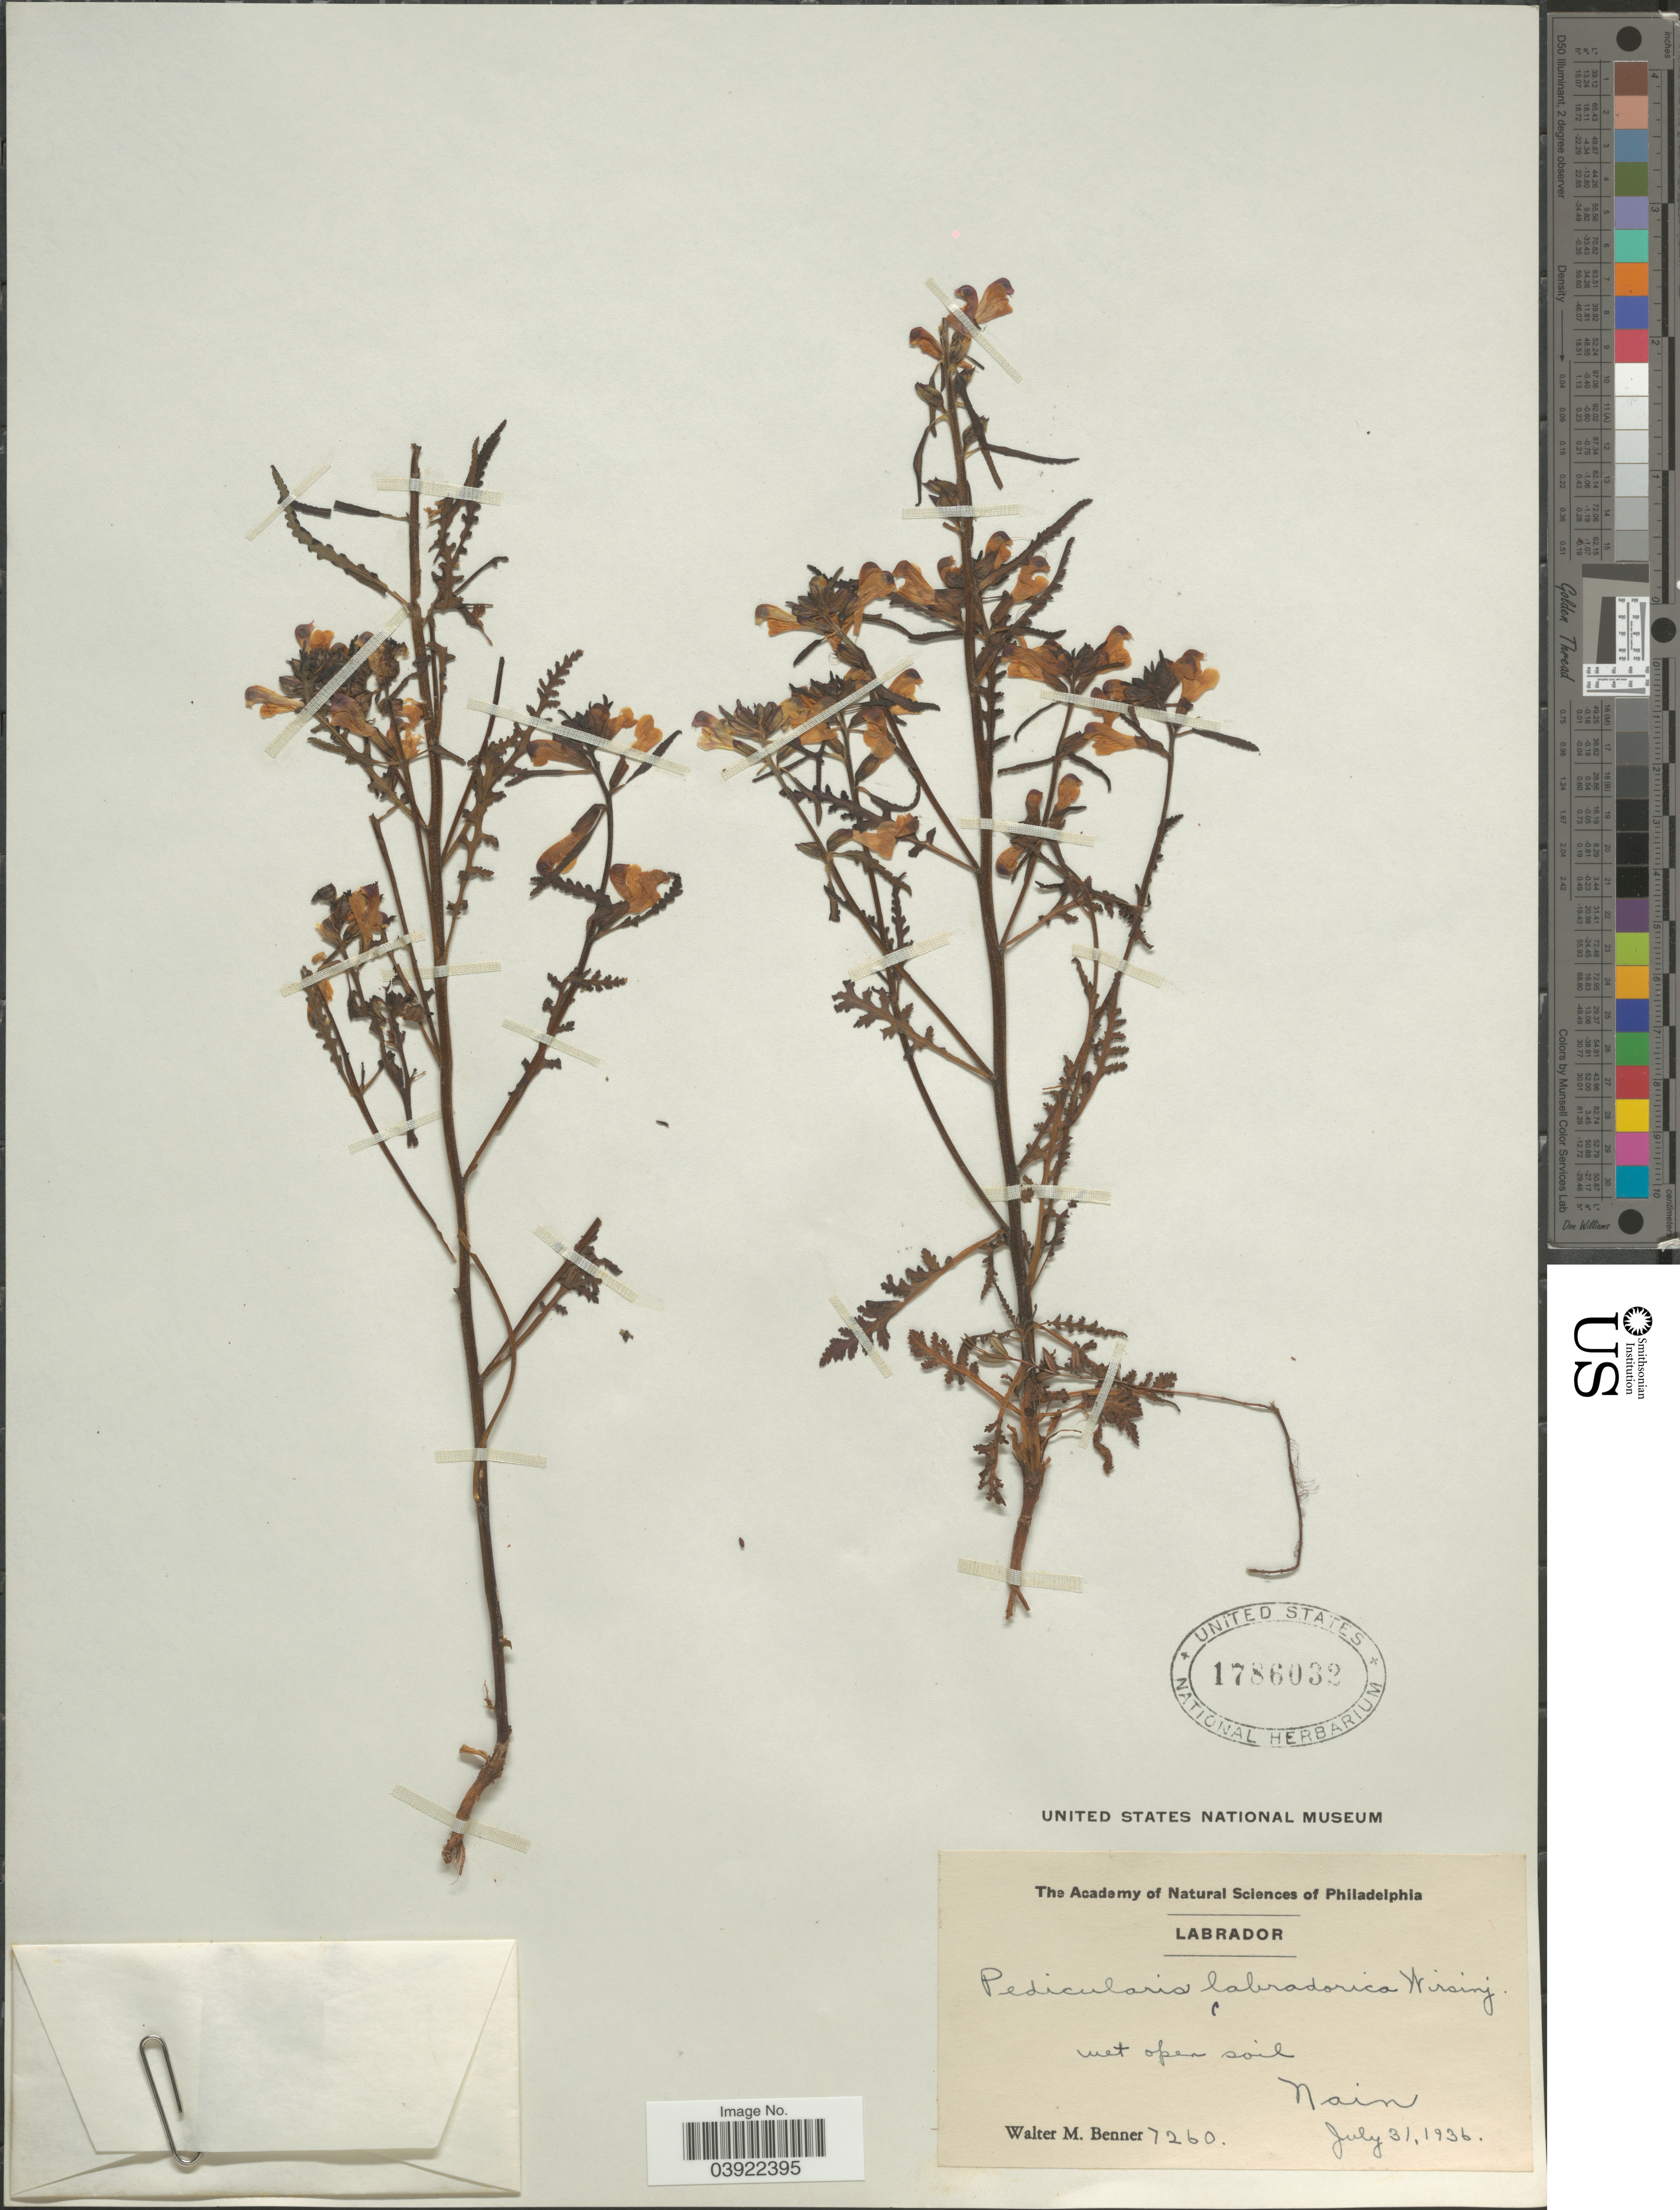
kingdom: Plantae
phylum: Tracheophyta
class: Magnoliopsida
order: Lamiales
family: Orobanchaceae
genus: Pedicularis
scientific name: Pedicularis labradorica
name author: Wirsing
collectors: W. Benner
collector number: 7260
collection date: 1936-07-31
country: Canada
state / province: Newfoundland and Labrador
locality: Labrador. Nain.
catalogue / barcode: US 1786032